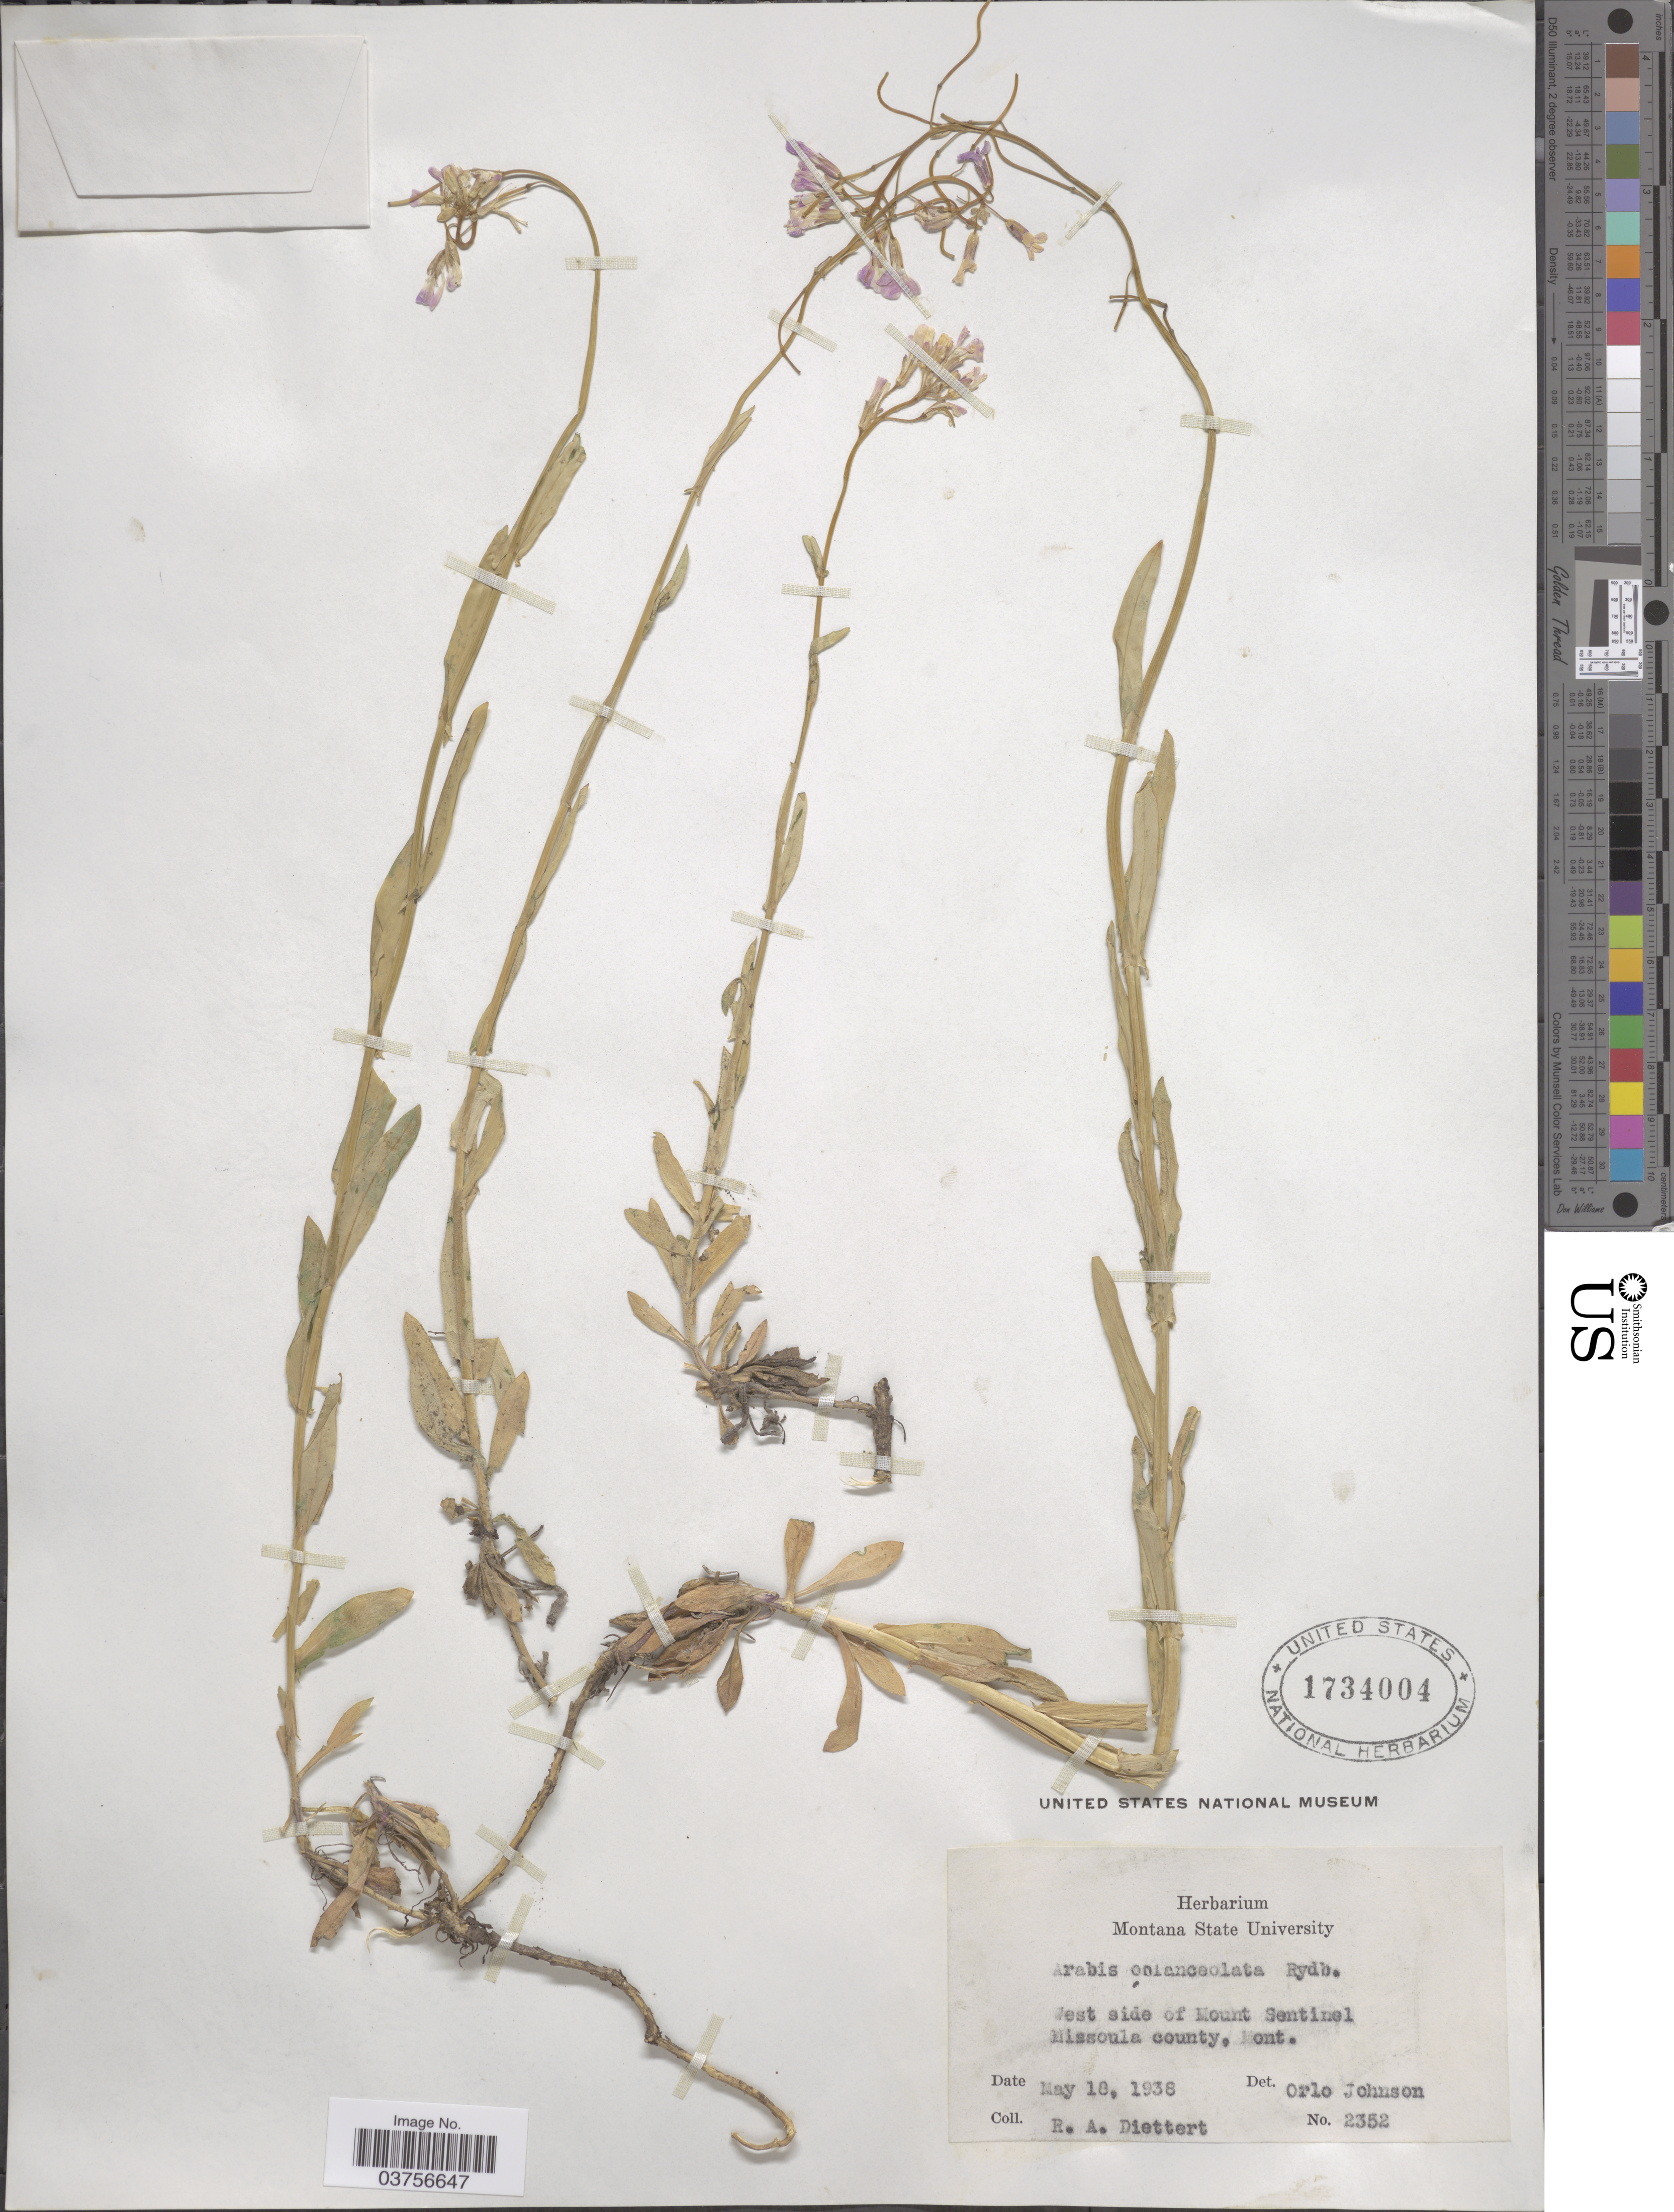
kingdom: Plantae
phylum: Tracheophyta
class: Magnoliopsida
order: Brassicales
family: Brassicaceae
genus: Arabis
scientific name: Arabis divaricarpa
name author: A. Nelson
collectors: R. Diettert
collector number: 2352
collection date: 1938-05-18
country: United States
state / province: Montana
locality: West side of Mount Sentinel. Missoula County.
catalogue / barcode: US 1734004